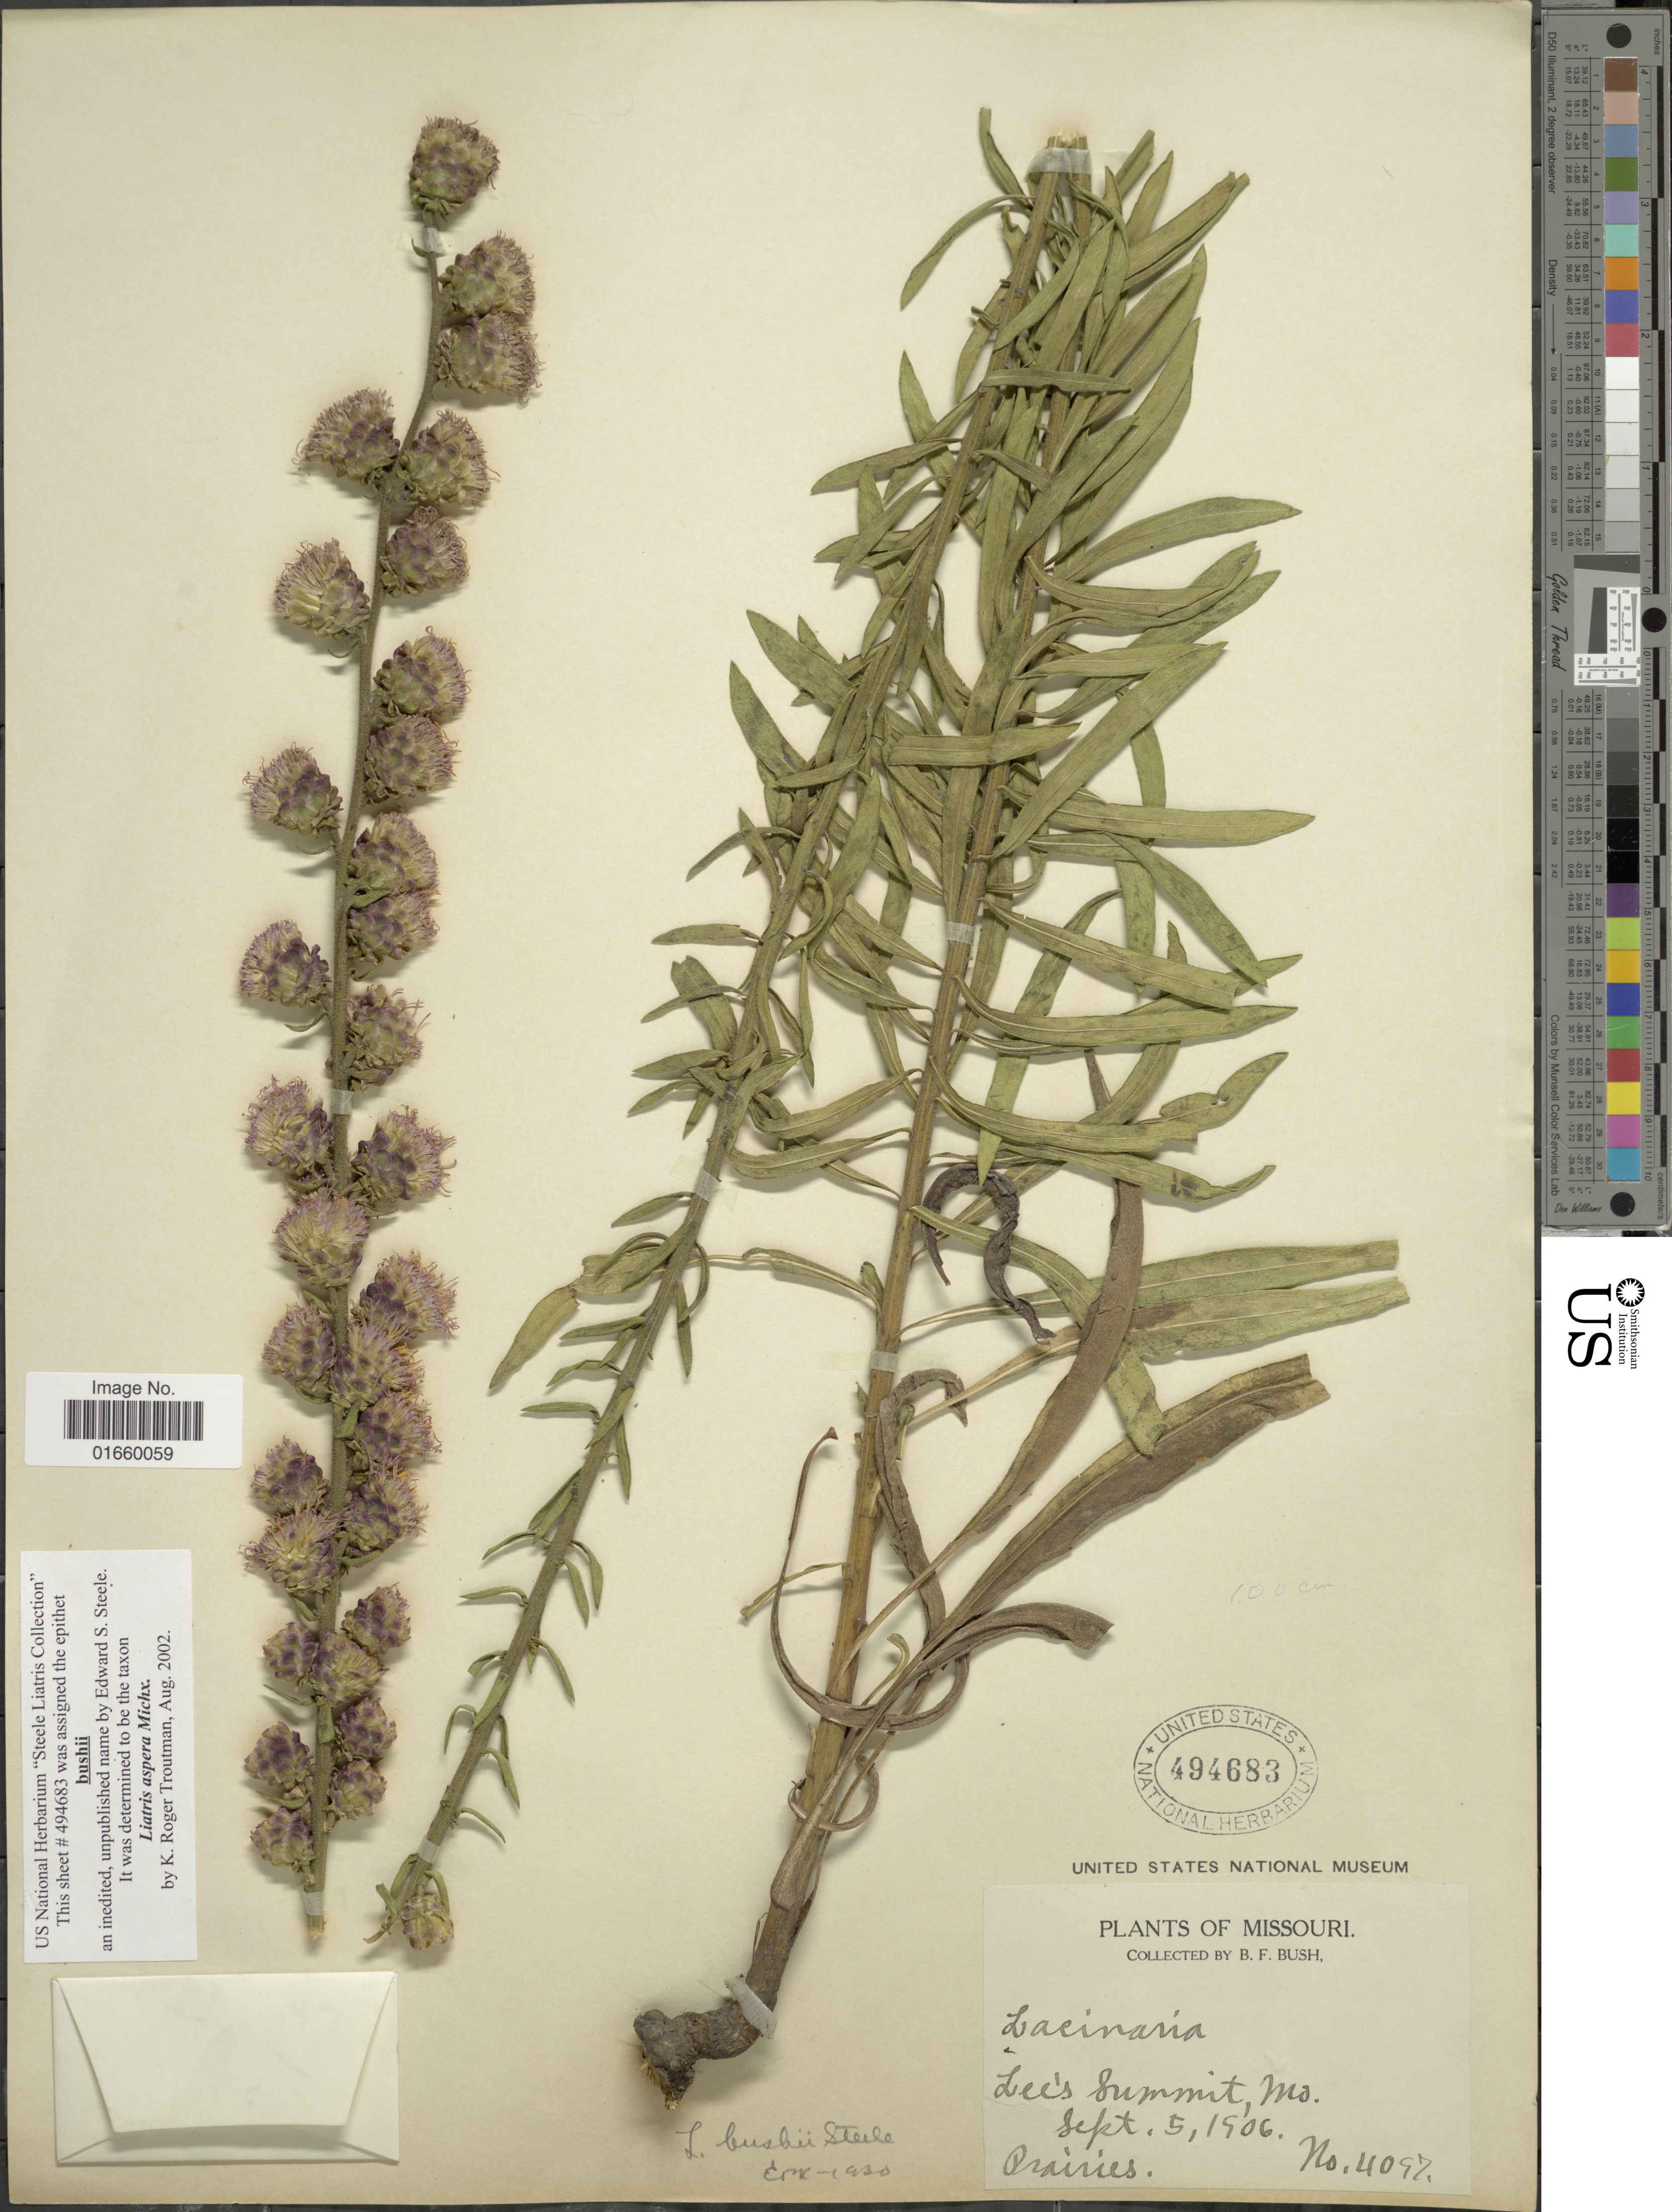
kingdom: Plantae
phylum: Tracheophyta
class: Magnoliopsida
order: Asterales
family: Asteraceae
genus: Liatris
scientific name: Liatris aspera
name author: Michx.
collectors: B. F. Bush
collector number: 4097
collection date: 1906-09-05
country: United States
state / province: Missouri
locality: Lee's Summit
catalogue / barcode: US 494683